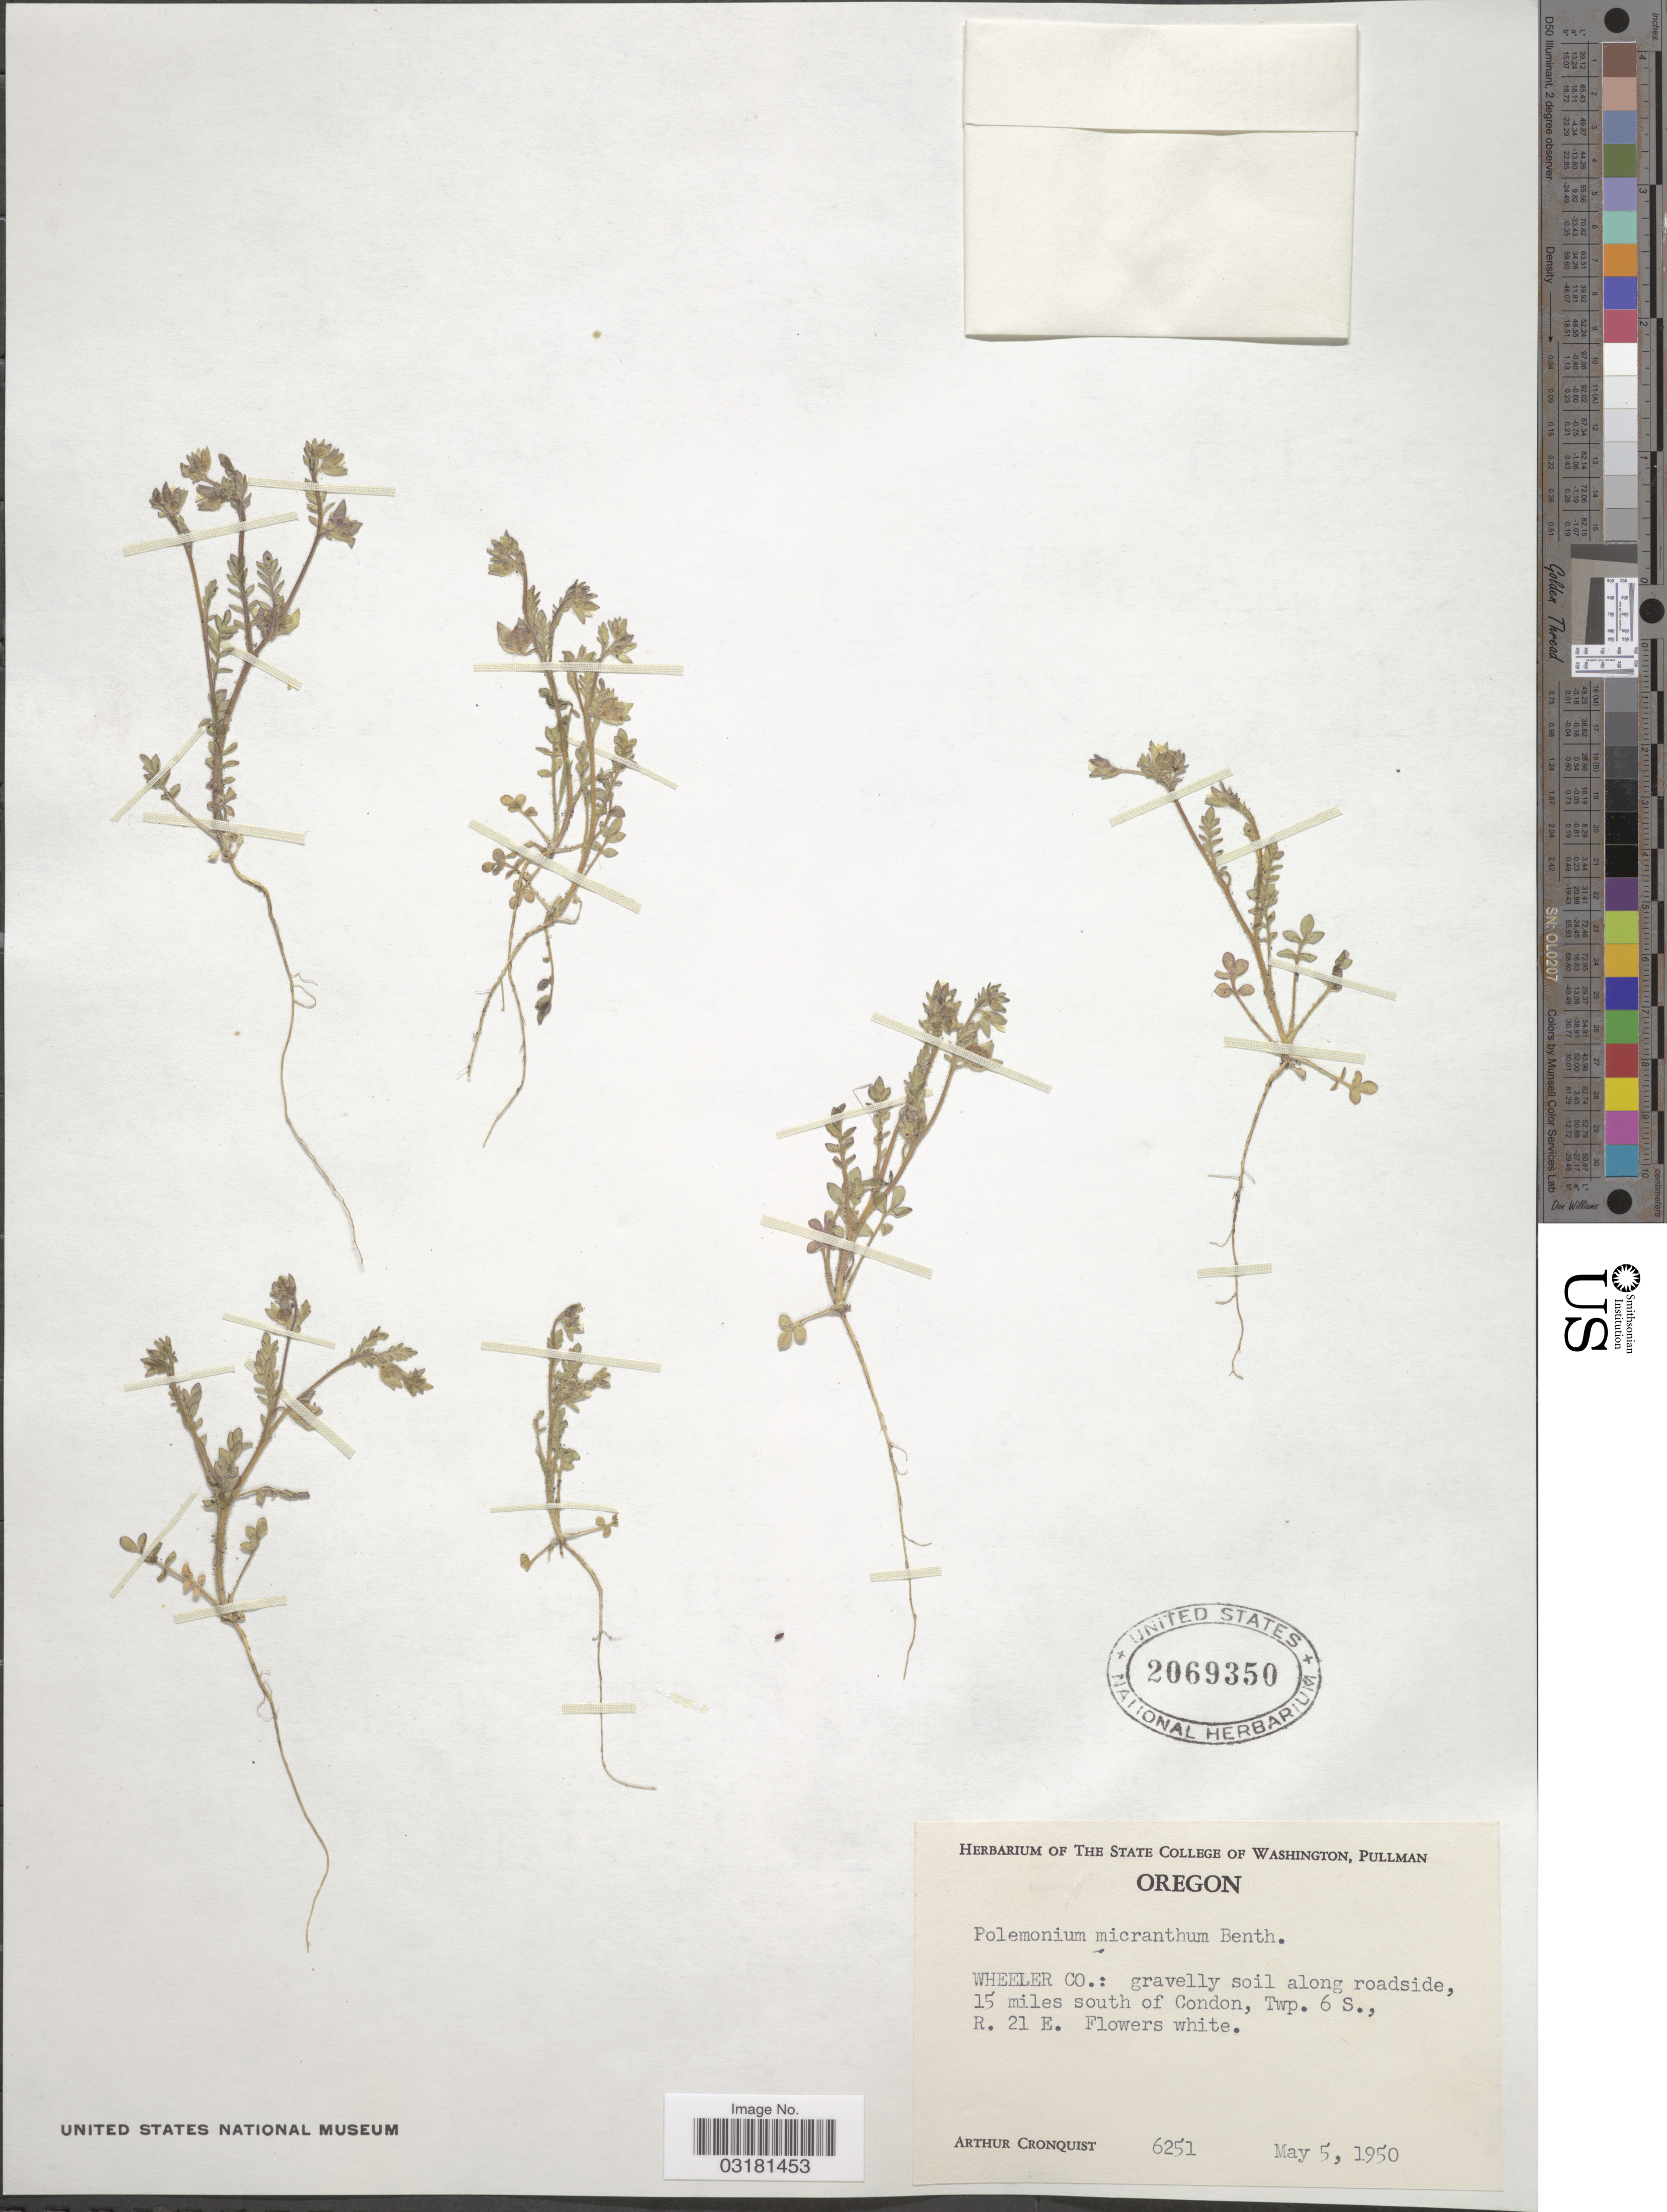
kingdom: Plantae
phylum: Tracheophyta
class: Magnoliopsida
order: Ericales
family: Polemoniaceae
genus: Polemonium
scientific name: Polemonium micranthum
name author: Benth.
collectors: A. J. Cronquist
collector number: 6251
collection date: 1950-05-05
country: United States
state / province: Oregon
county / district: Wheeler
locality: Wheeler Co.: 15 miles south of Condon, Twp. 6S, R21E.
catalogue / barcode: US 2069350